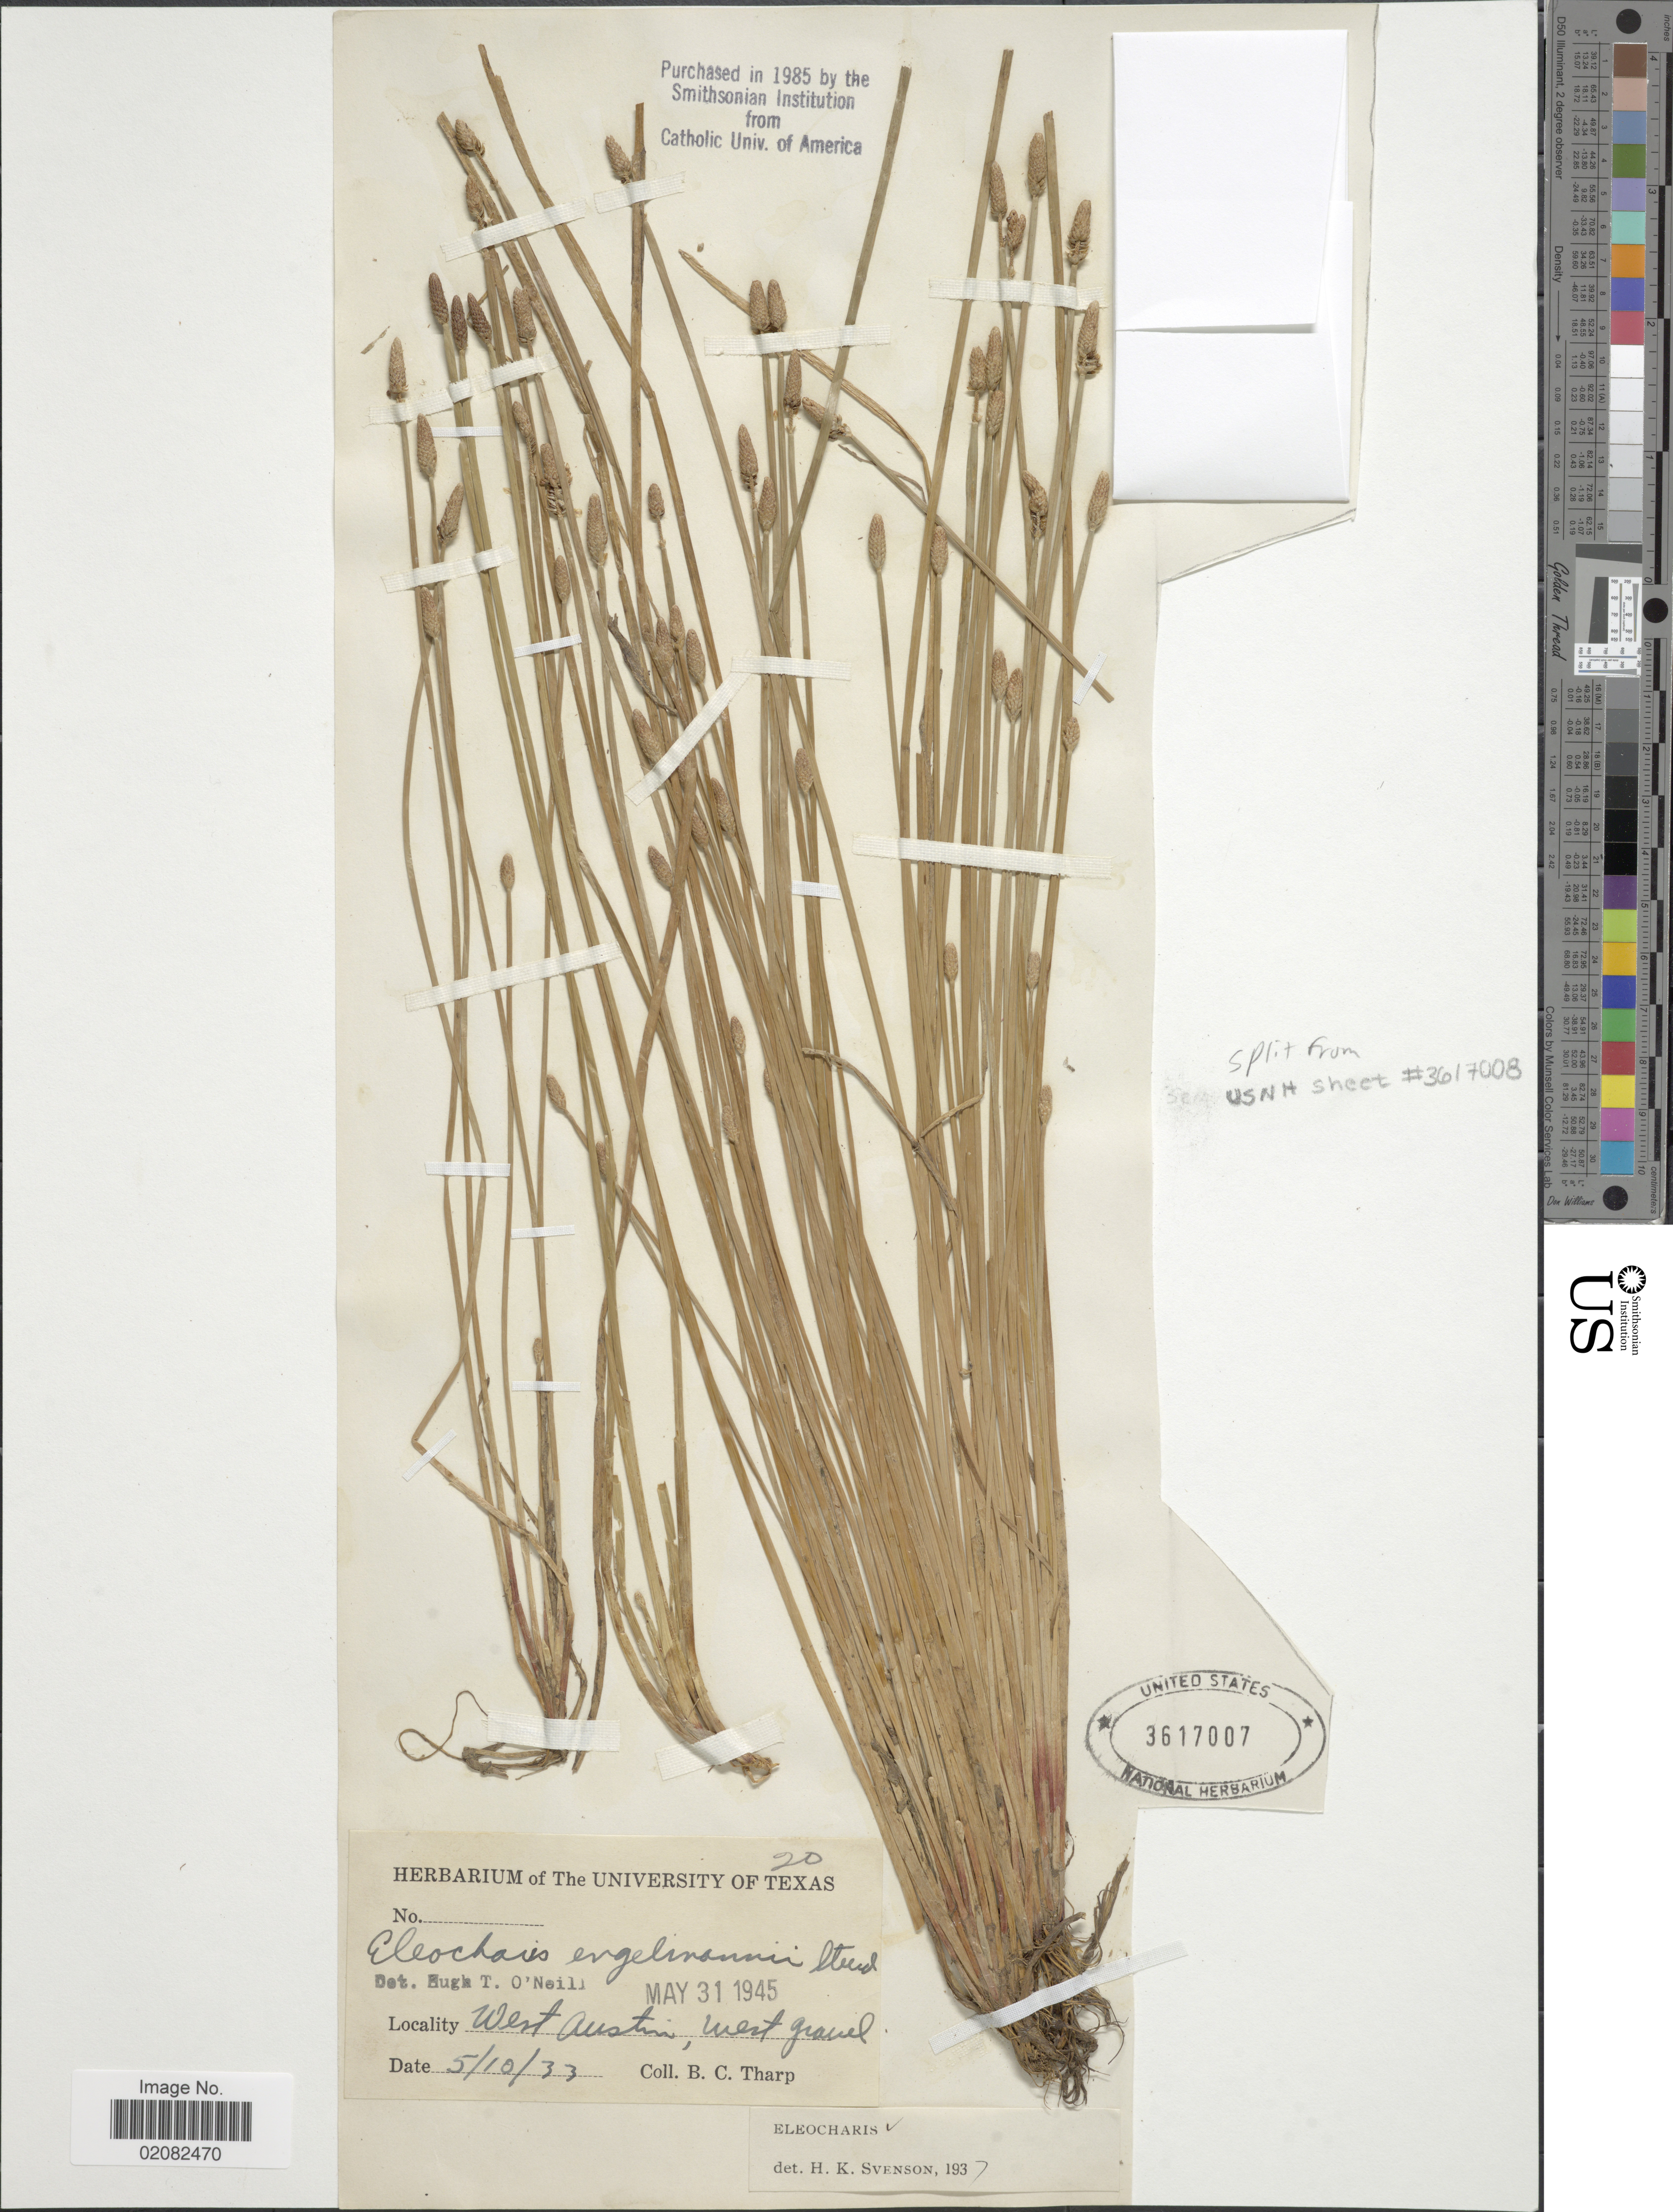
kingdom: Plantae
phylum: Tracheophyta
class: Liliopsida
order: Poales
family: Cyperaceae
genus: Eleocharis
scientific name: Eleocharis engelmannii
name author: Steud.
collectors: B. C. Tharp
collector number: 20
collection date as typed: Transcribed d/m/y: 10/5/33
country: United States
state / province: Texas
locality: West Austin, West Gravel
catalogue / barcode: US 3617007